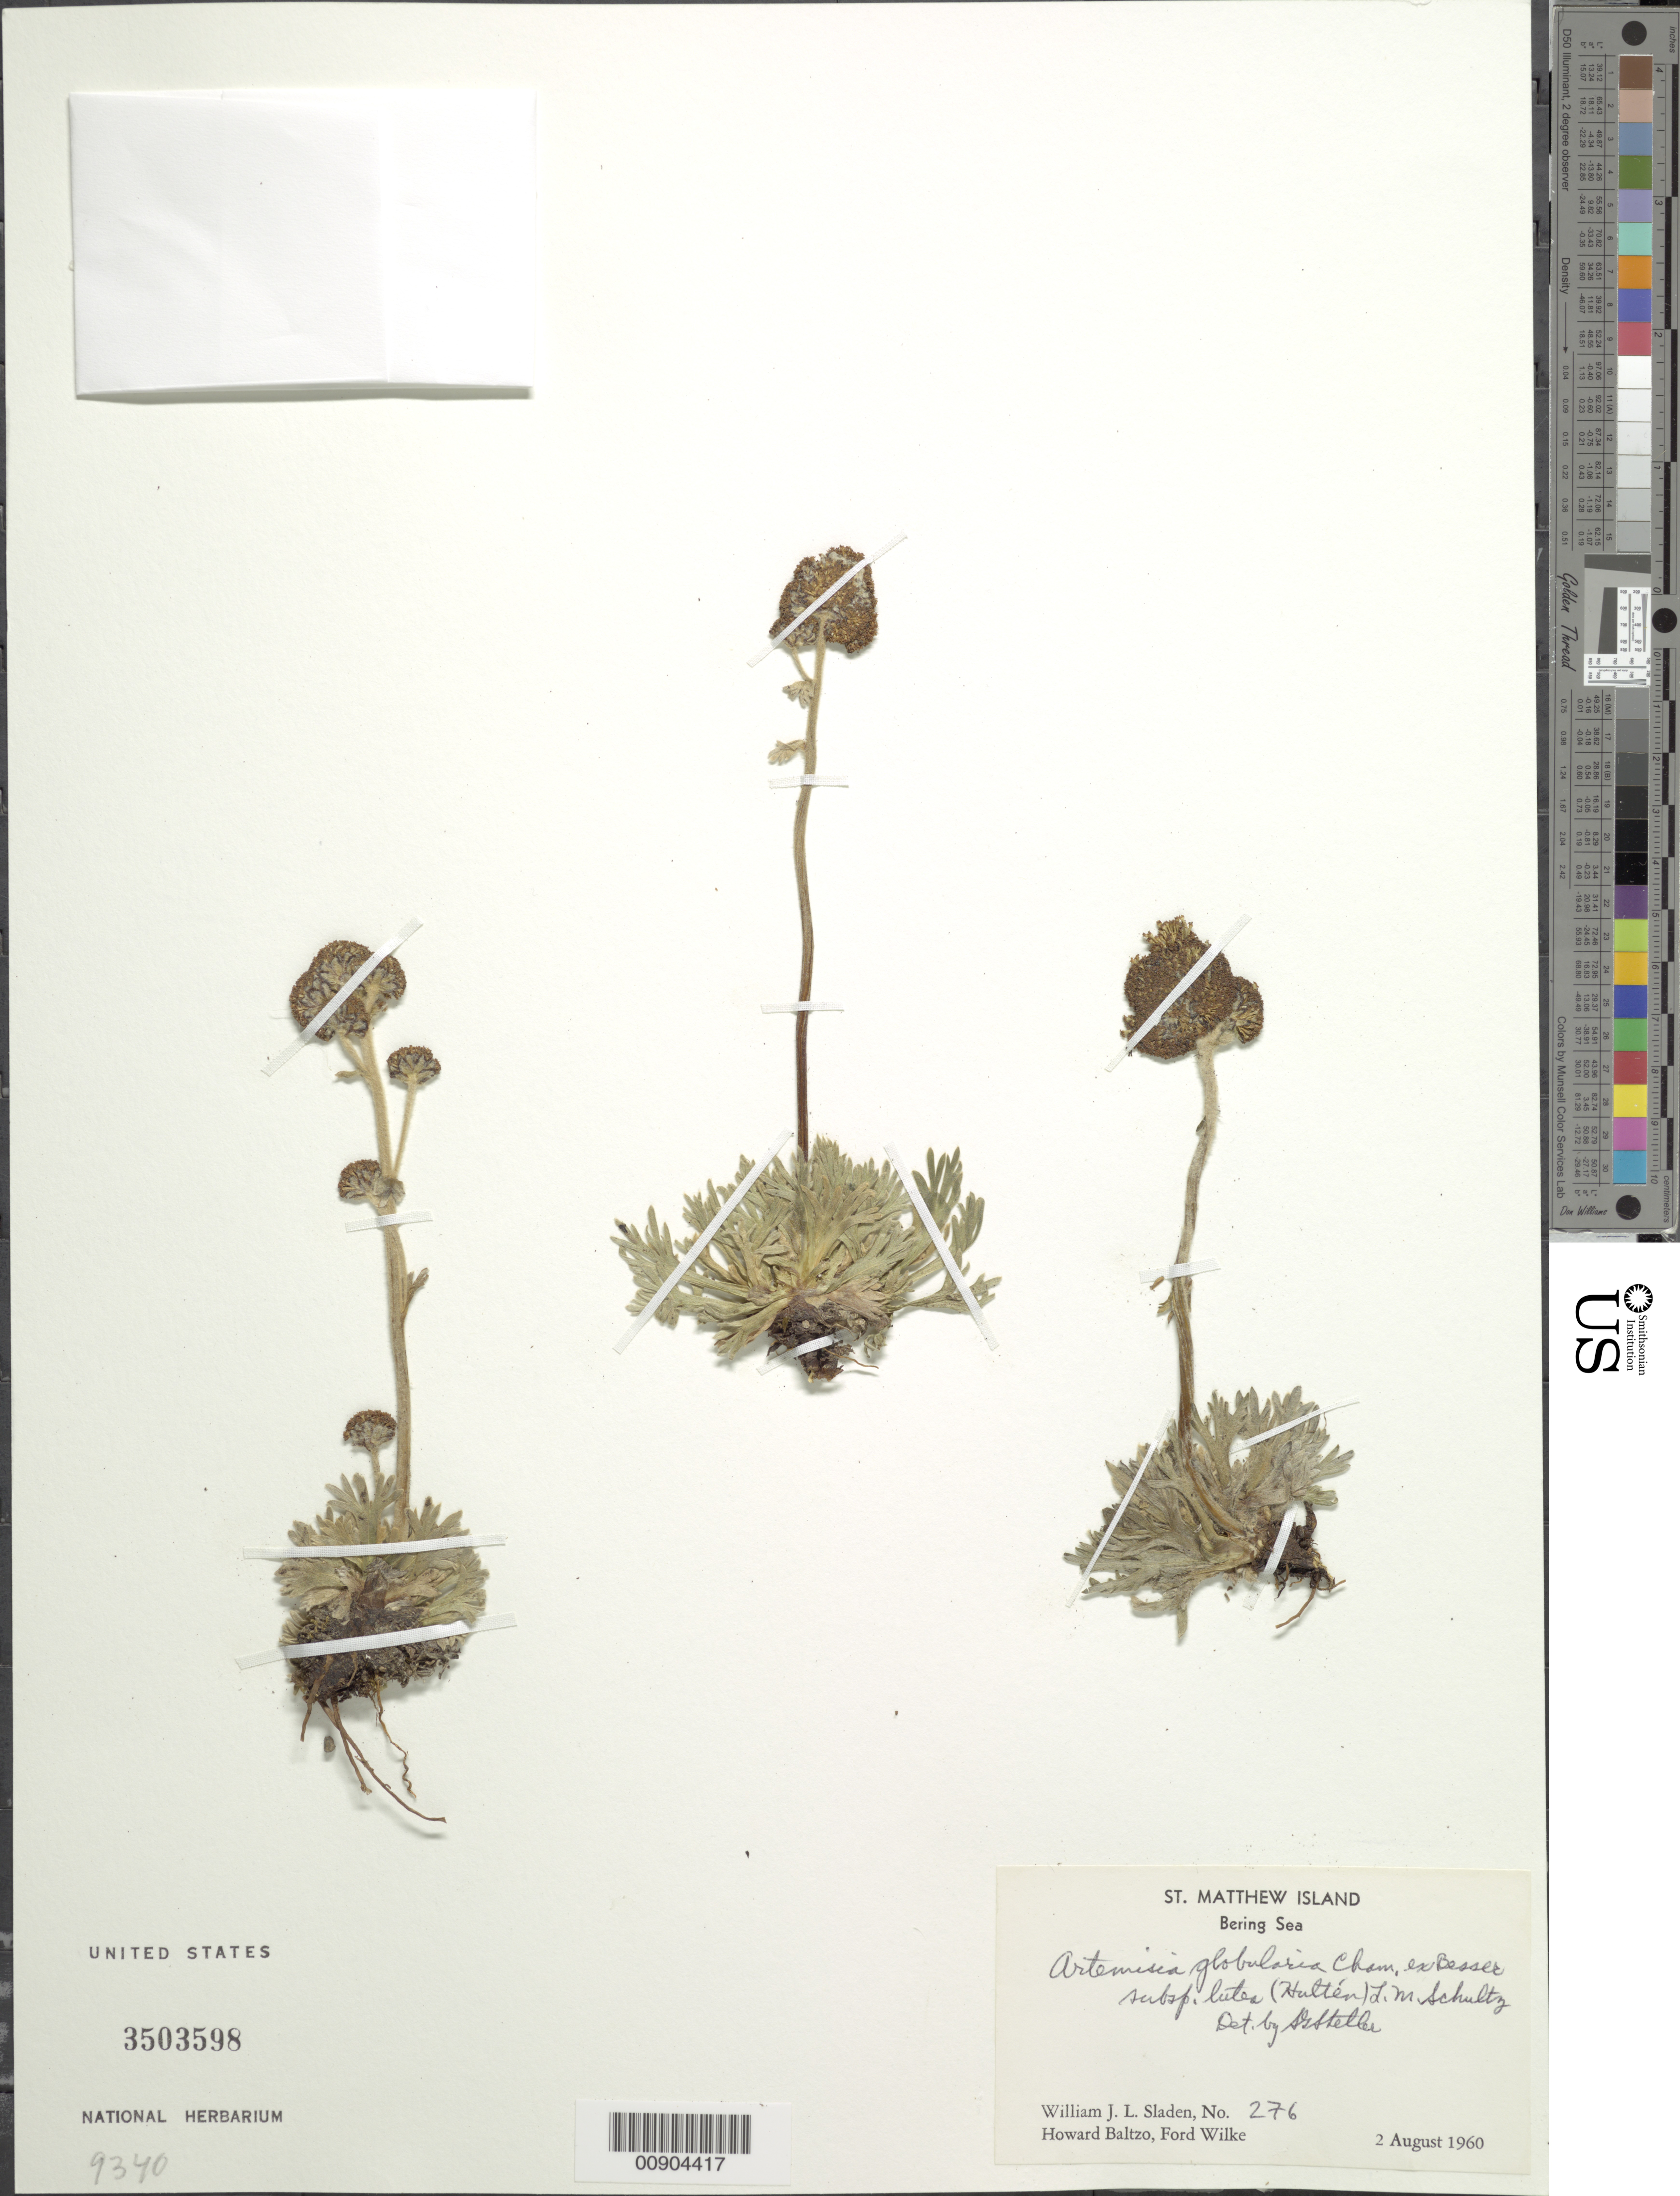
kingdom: Plantae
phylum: Tracheophyta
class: Magnoliopsida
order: Asterales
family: Asteraceae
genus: Artemisia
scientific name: Artemisia globularia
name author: Cham. ex Besser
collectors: W. Sladen, H. Baltzo & F. Wilke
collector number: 276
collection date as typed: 02 Aug 1960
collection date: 1960-08-02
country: United States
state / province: Alaska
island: St. Matthew Island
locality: St. Matthew Island, Bering Sea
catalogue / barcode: US 3503598